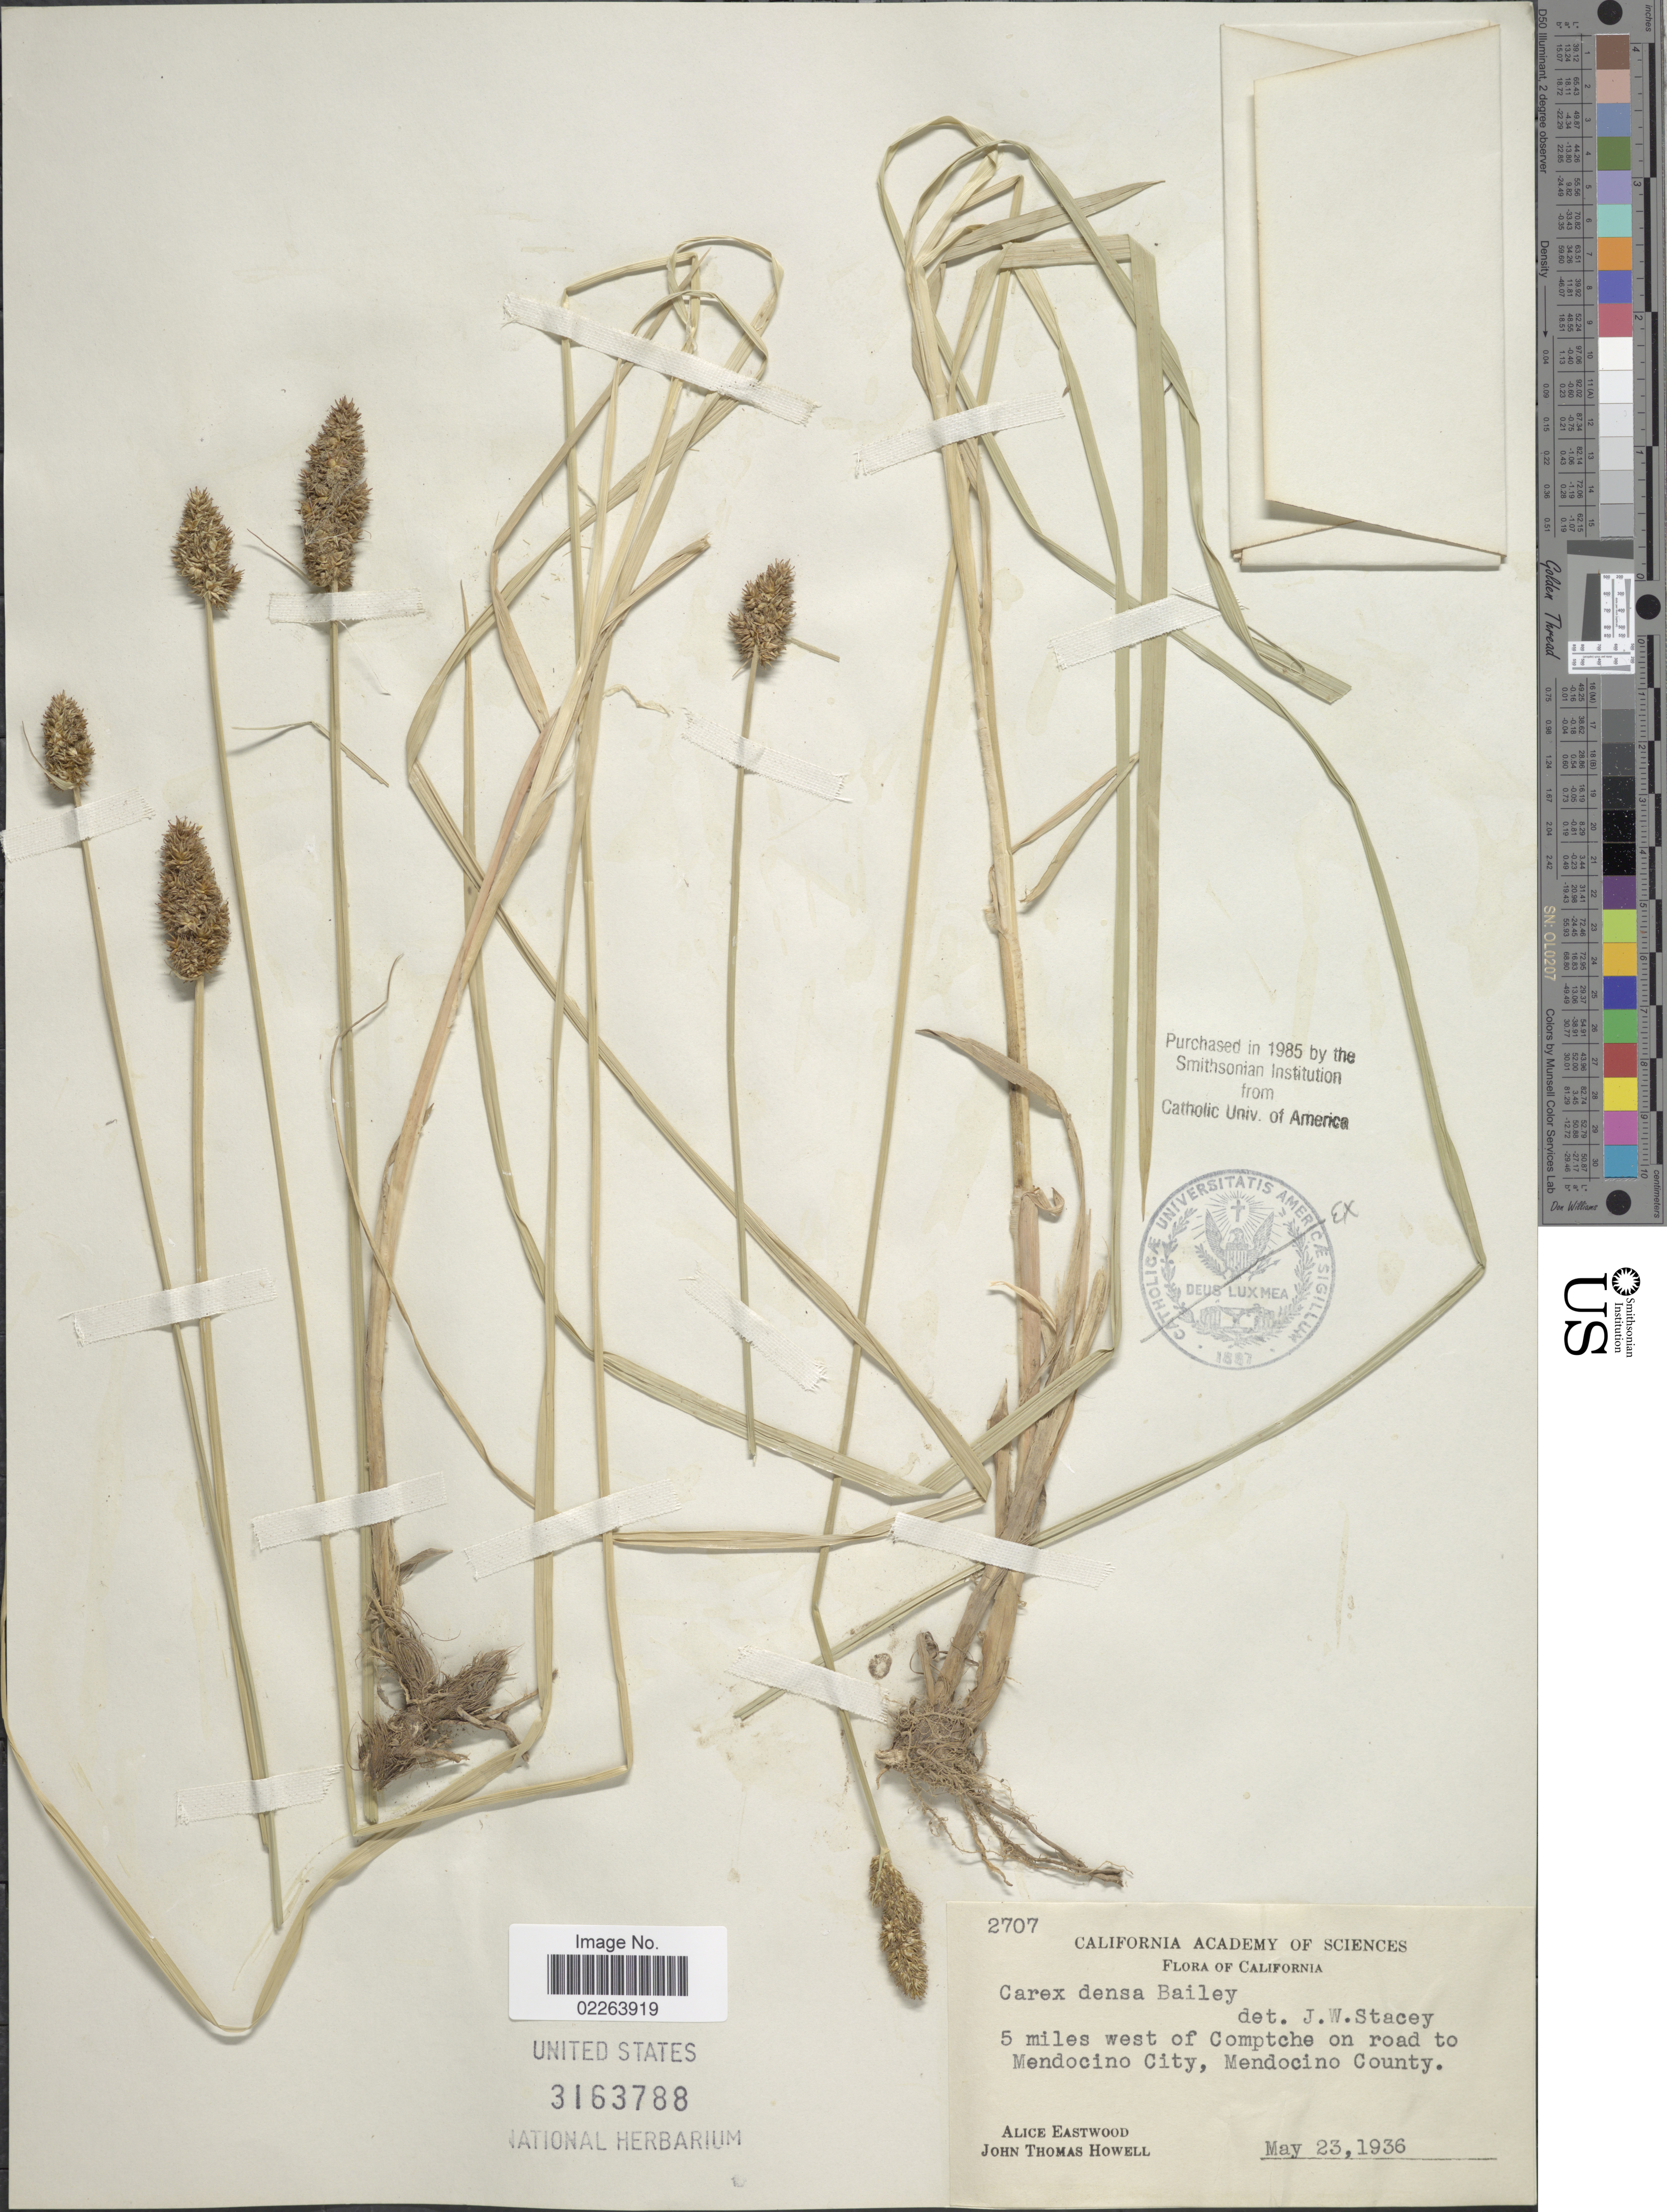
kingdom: Plantae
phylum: Tracheophyta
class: Liliopsida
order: Poales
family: Cyperaceae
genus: Carex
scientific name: Carex densa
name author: (L.H. Bailey) L.H. Bailey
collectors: A. Eastwood & J. T. Howell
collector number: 2707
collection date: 1936-05-23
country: United States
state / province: California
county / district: Mendocino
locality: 5 miles west of Comptche on road to Mendocino City, Mendocino County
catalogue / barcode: US 3163788